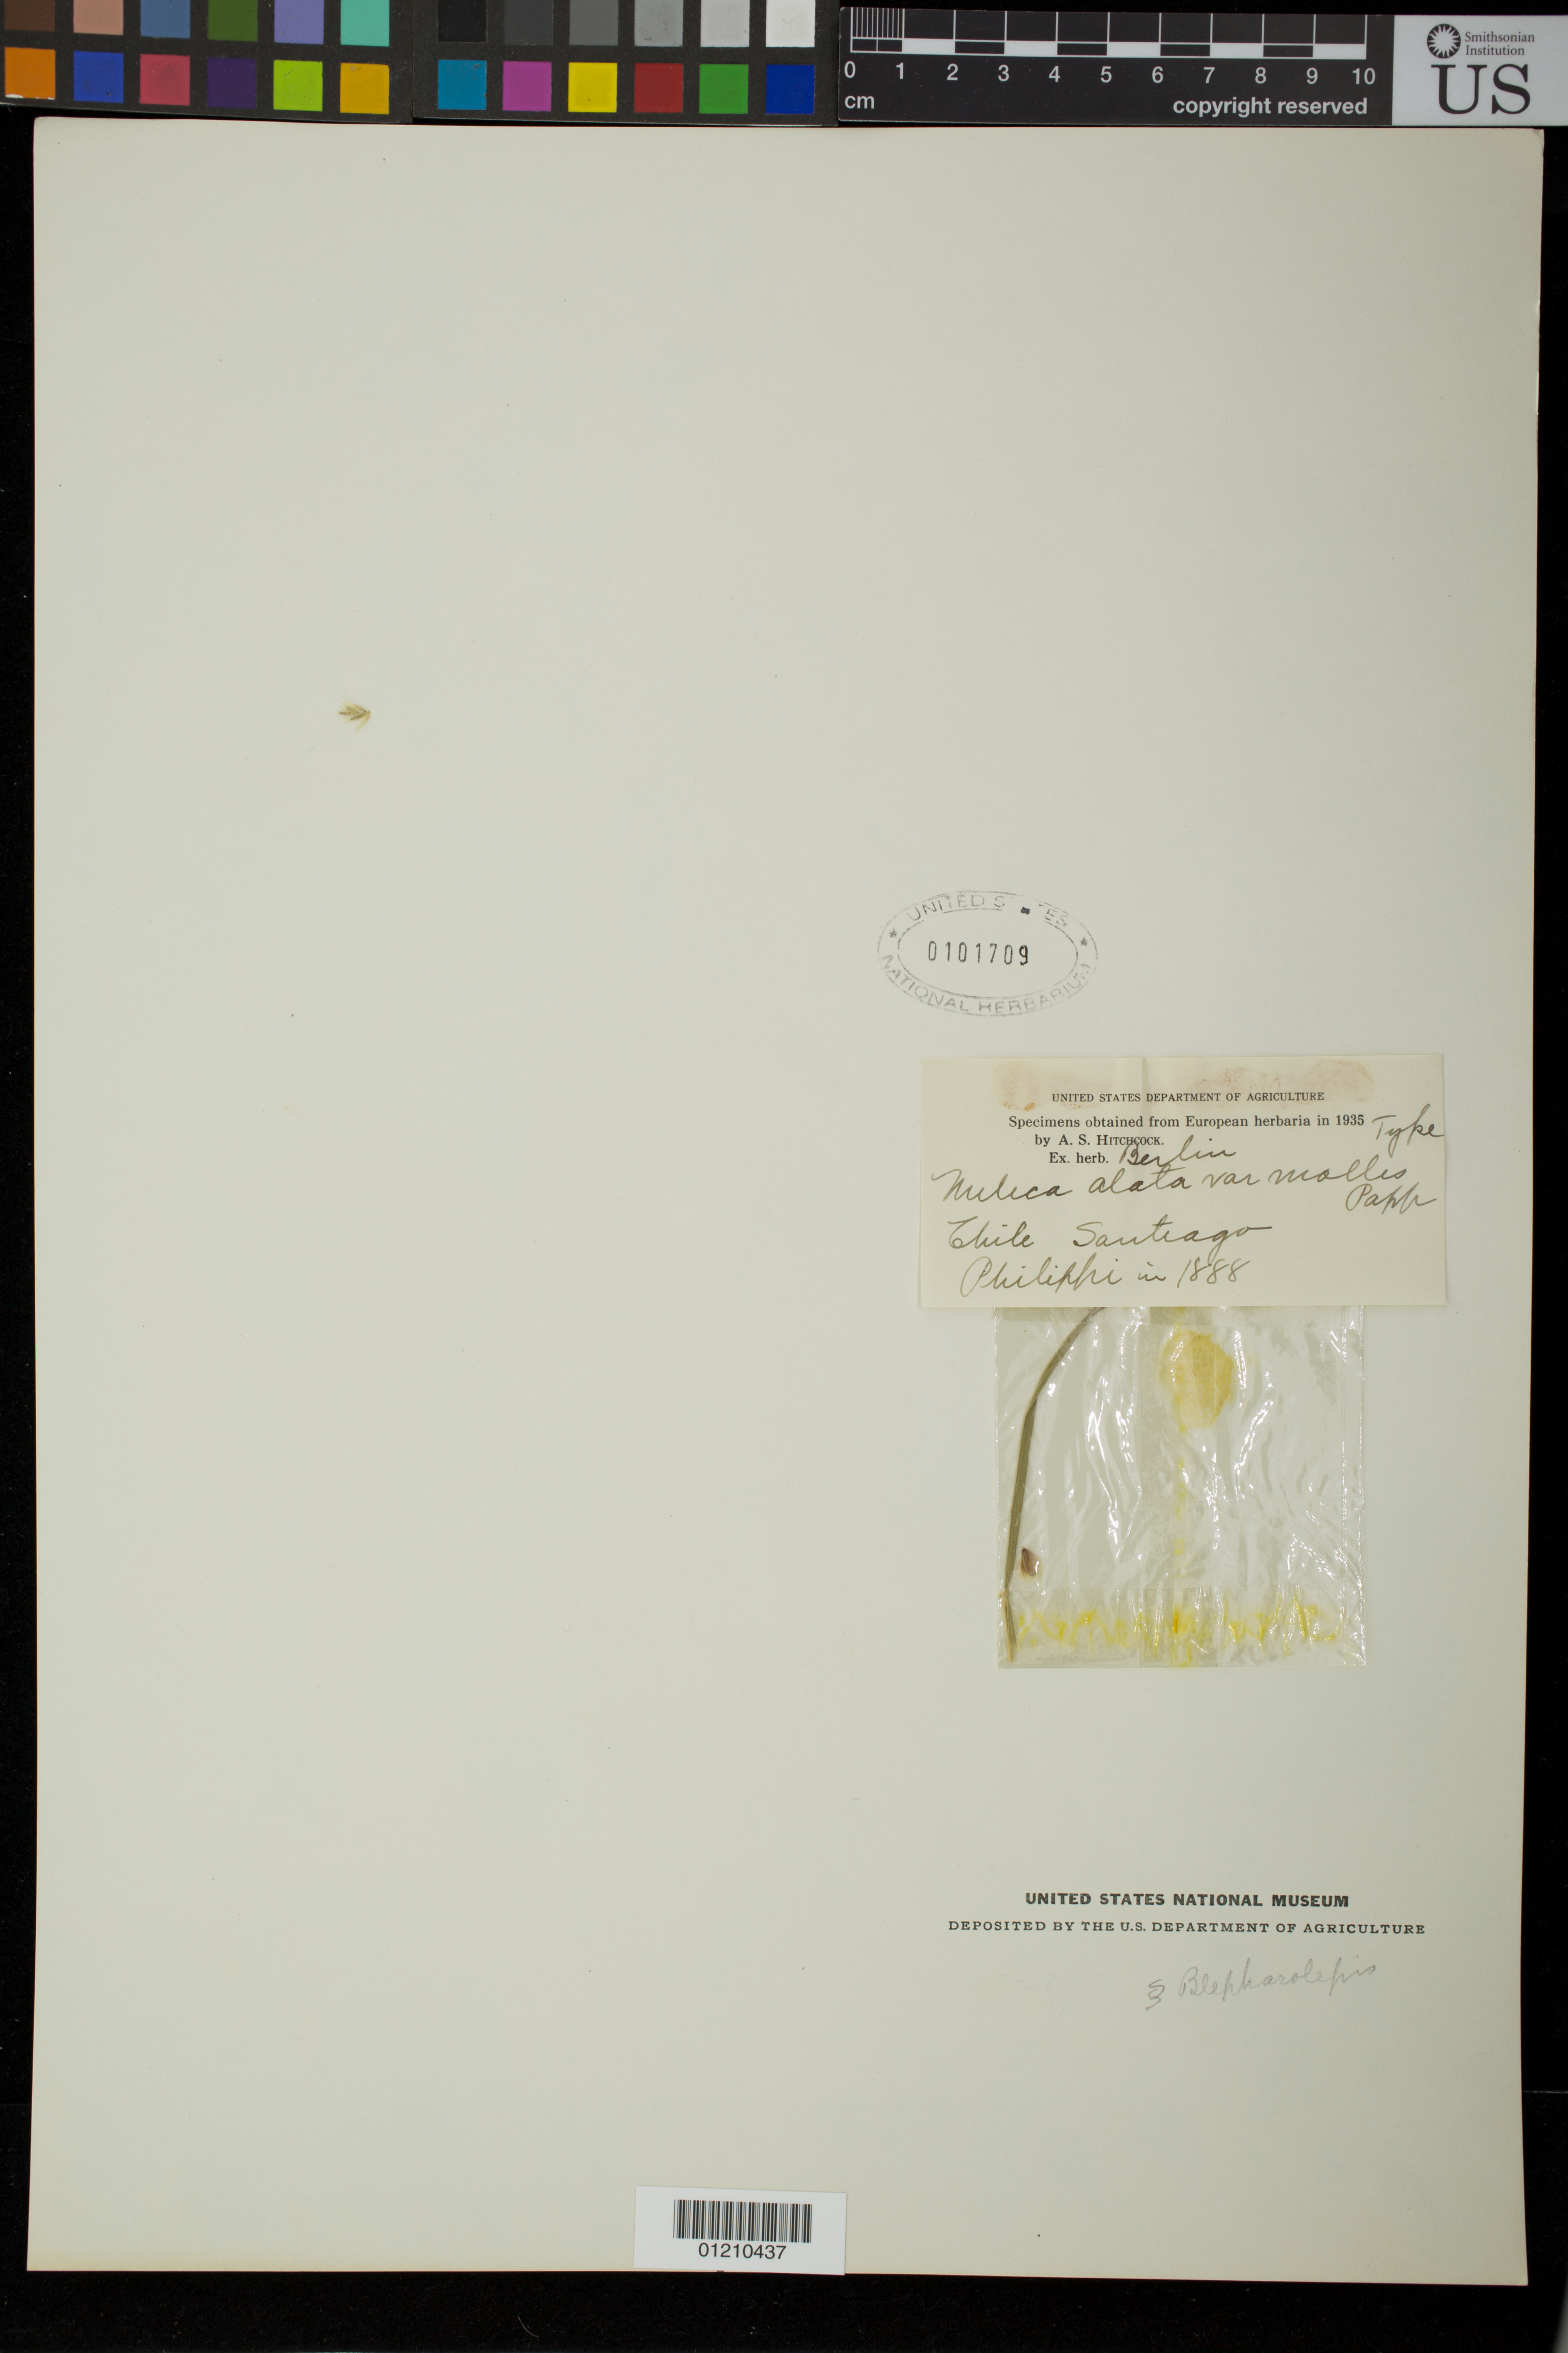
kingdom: Plantae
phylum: Tracheophyta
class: Liliopsida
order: Poales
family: Poaceae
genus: Melica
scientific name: Melica alata var. mollis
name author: Papp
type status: Isotype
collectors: R. A. Philippi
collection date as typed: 1888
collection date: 1888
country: Chile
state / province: Región Metropolitana (RM)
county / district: Santiago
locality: Santiago.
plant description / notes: Fragmentary material of type specimen ex herb.Berlin.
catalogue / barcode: US 101709